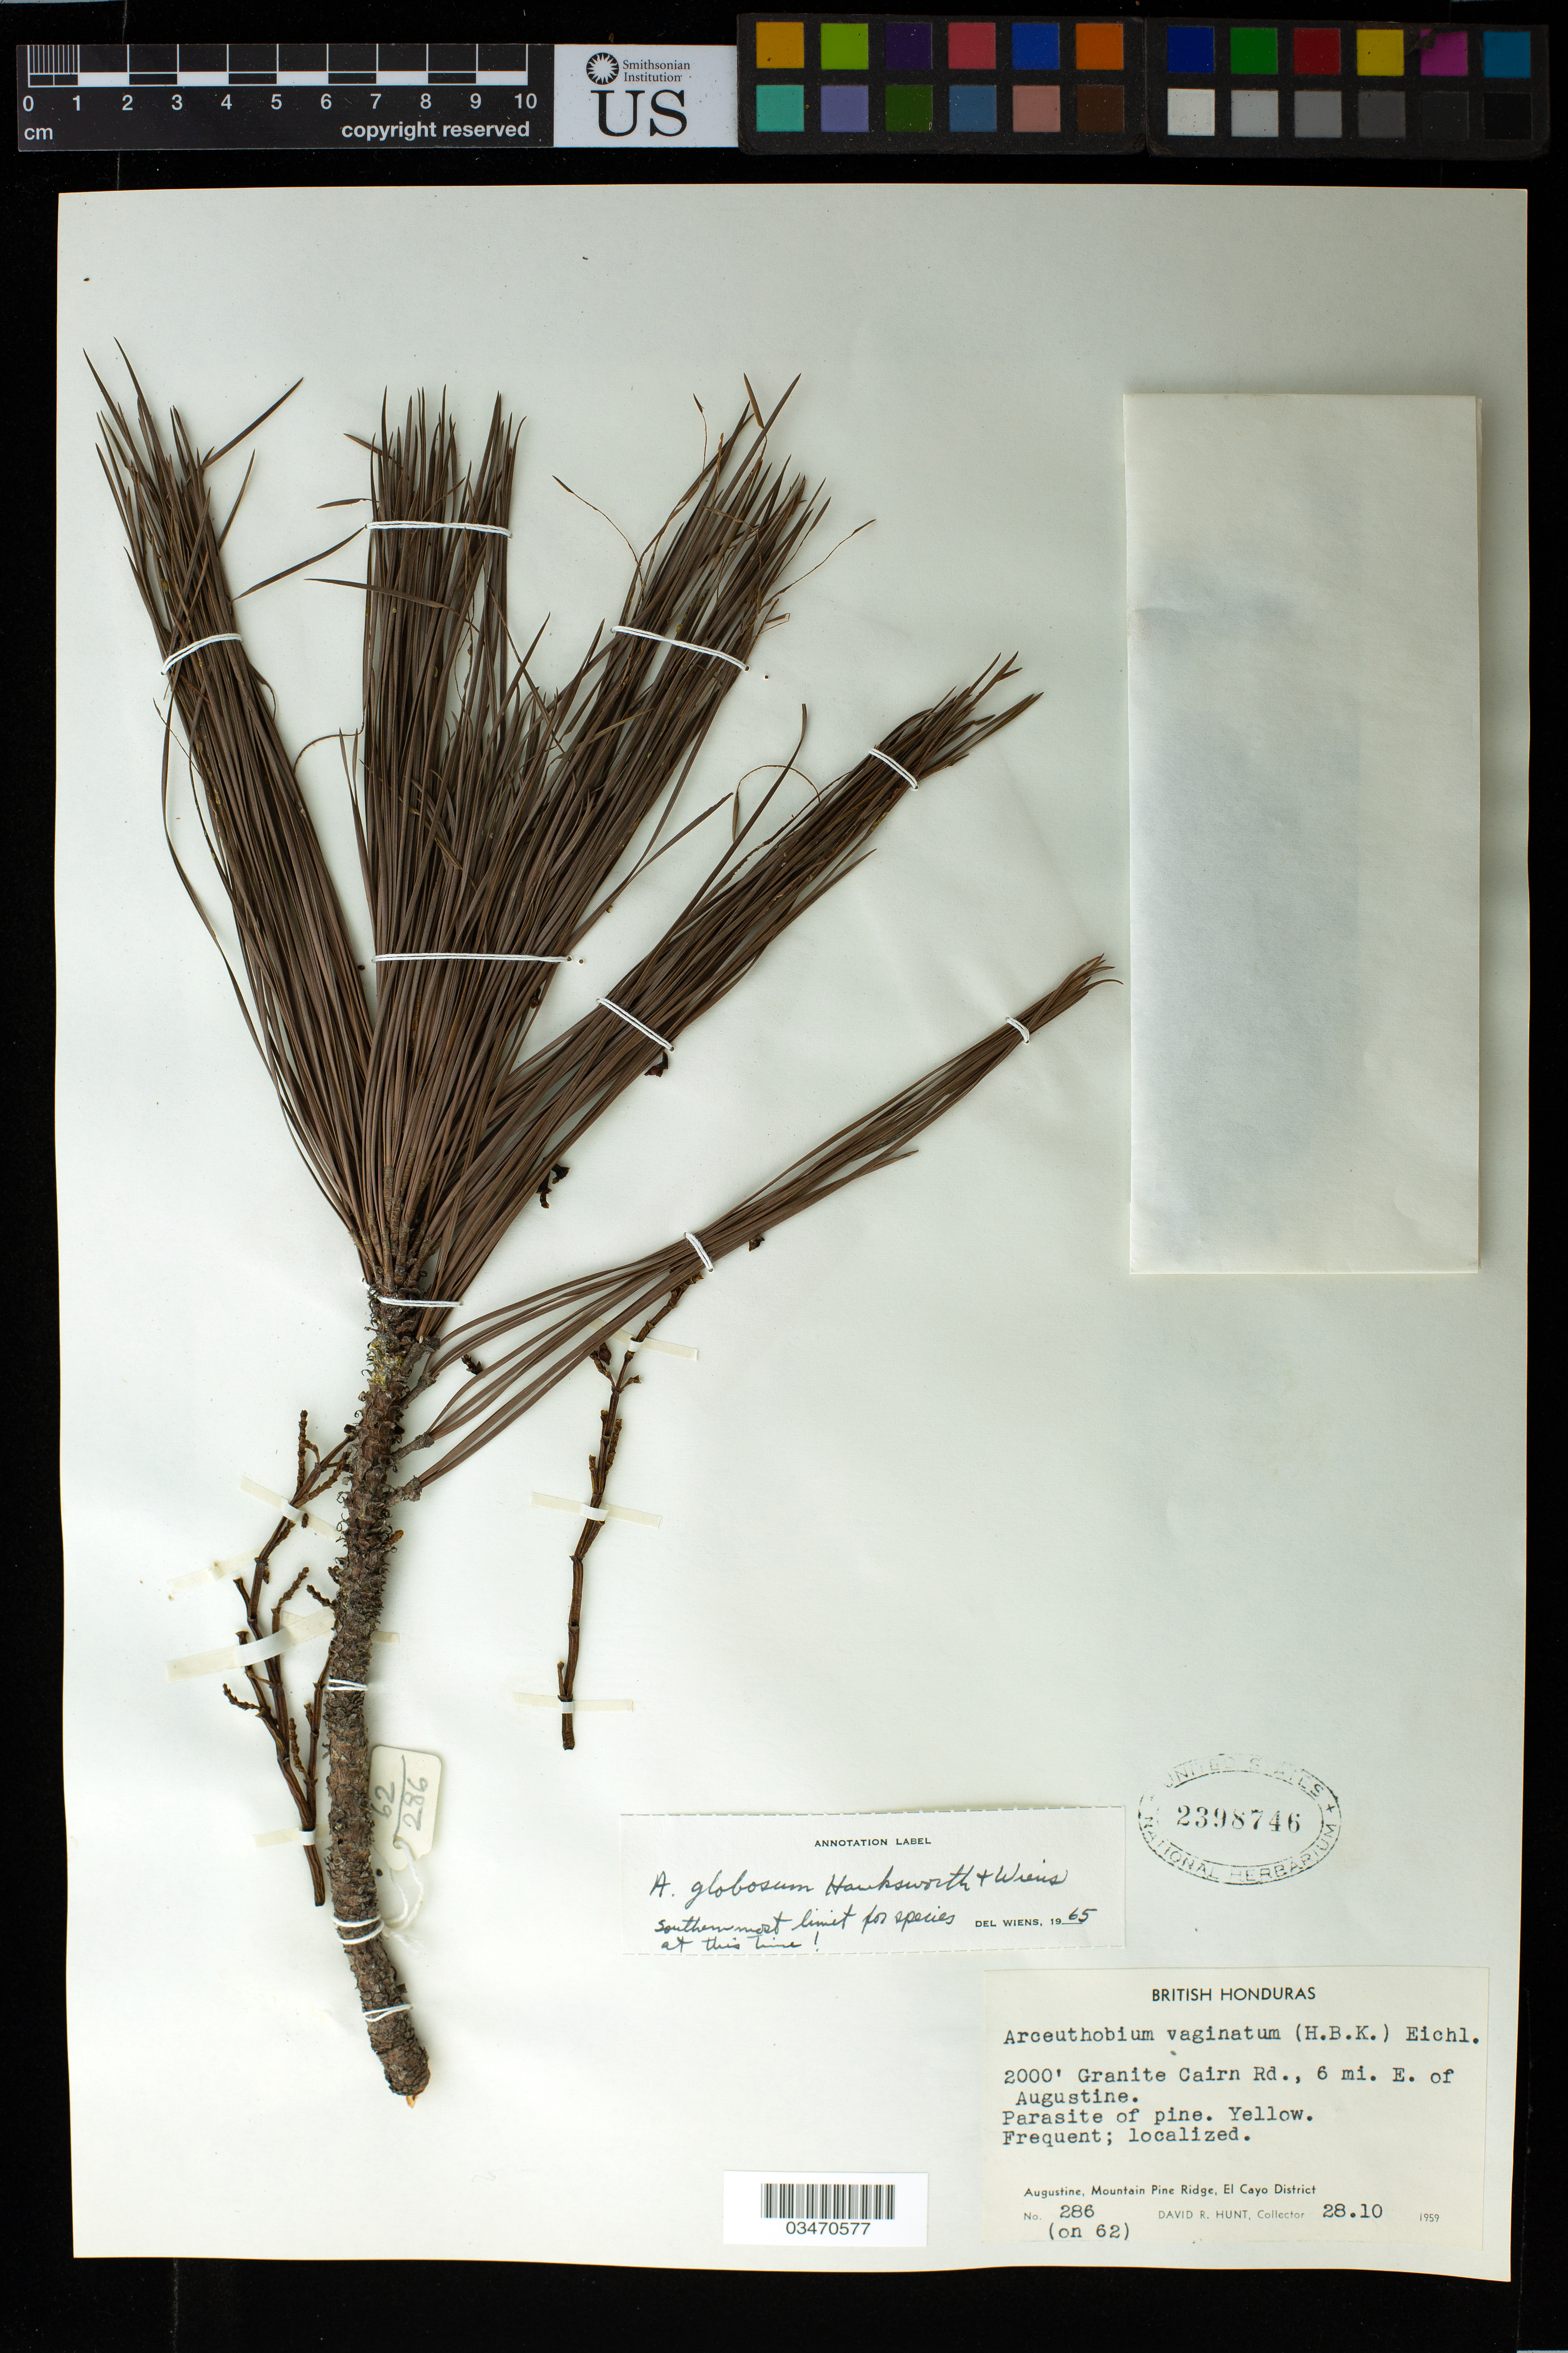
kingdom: Plantae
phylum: Tracheophyta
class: Magnoliopsida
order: Santalales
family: Viscaceae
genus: Arceuthobium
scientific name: Arceuthobium globosum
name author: Hawksw. & Wiens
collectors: D. R. Hunt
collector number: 286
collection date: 1959-10-28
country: Belize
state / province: Cayo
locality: Augustine, Mountain Pine Ridge, Granite Cairn Rd., 6 mi. E of Augustine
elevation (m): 610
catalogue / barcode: US 2398746